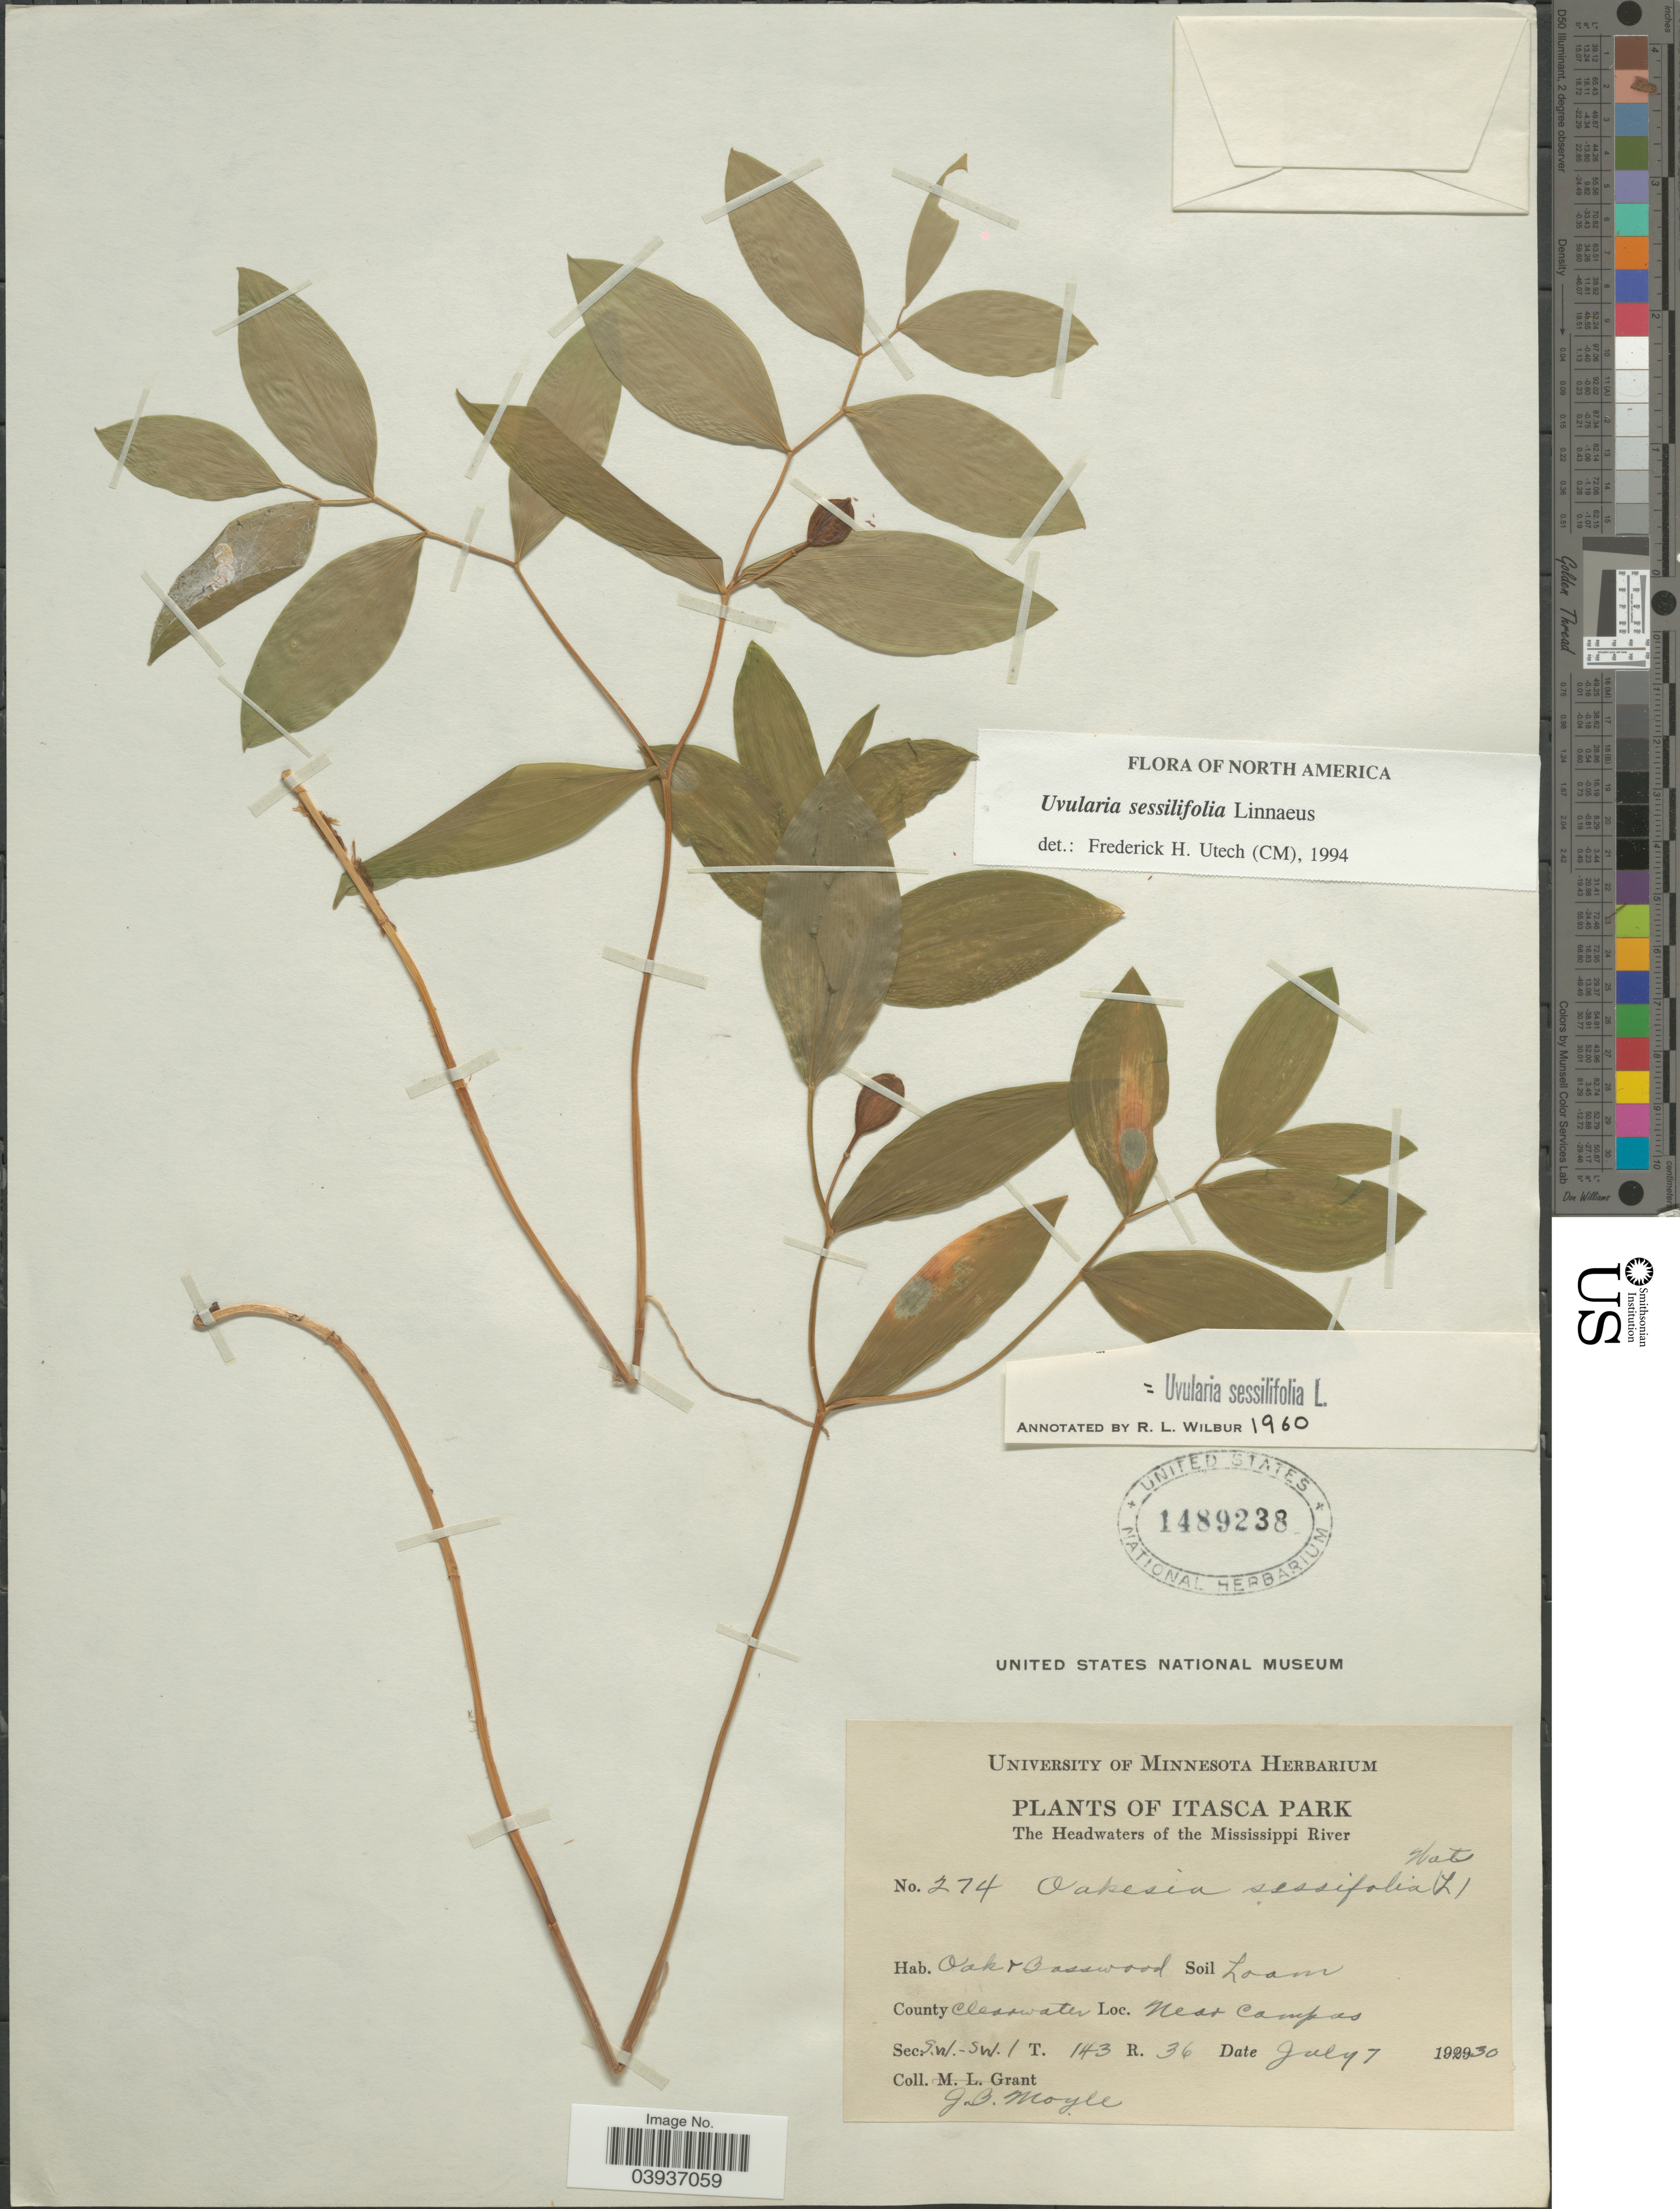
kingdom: Plantae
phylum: Tracheophyta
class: Liliopsida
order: Liliales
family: Colchicaceae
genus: Uvularia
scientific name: Uvularia sessilifolia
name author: L.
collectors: J. Moyle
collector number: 274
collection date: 1930-07-07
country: United States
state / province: Minnesota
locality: Itasca Park. The Headwaters of the Mississippi River. County Clearwater. Near Campus. Sec. S.W.-SW. 1 T. 143 R. 36.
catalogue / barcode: US 1489238